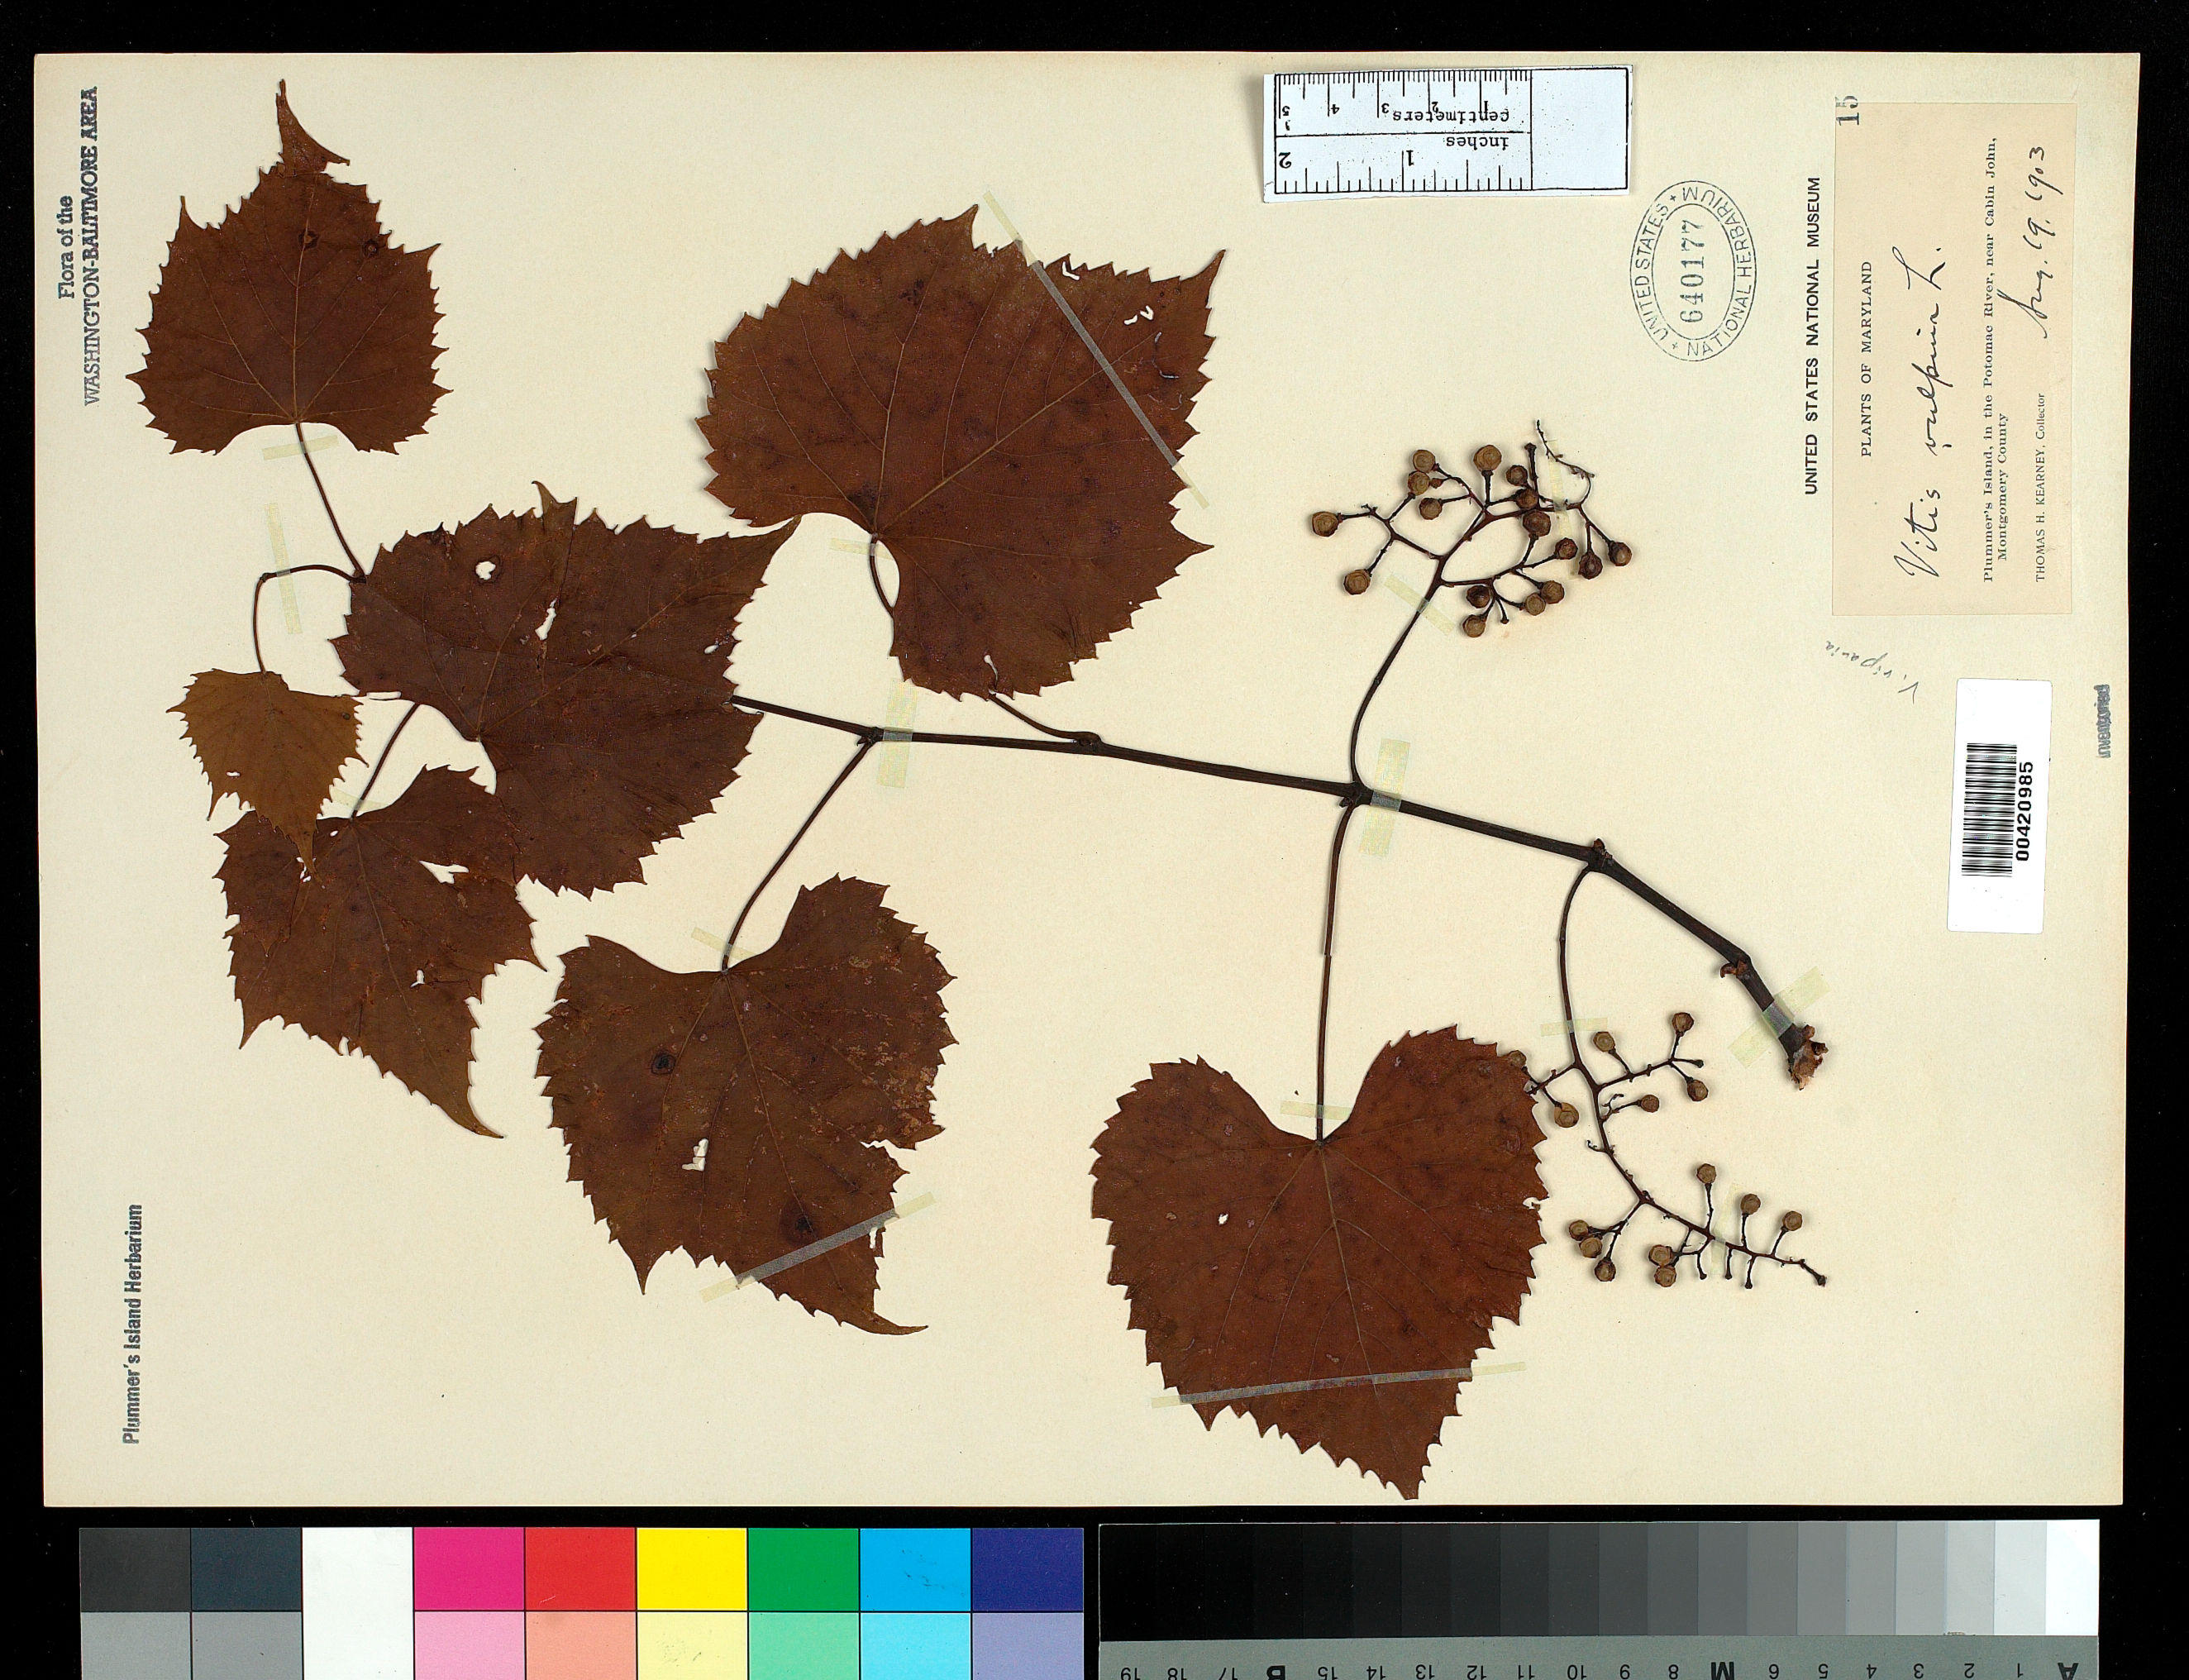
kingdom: Plantae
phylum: Tracheophyta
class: Magnoliopsida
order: Vitales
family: Vitaceae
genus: Vitis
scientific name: Vitis riparia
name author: Michx.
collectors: T. H. Kearney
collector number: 15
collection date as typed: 19 Aug 1903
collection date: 1903-08-19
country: United States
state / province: Maryland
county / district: Montgomery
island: Plummers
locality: Plummer's Island C. & O. Canal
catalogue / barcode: US 640177